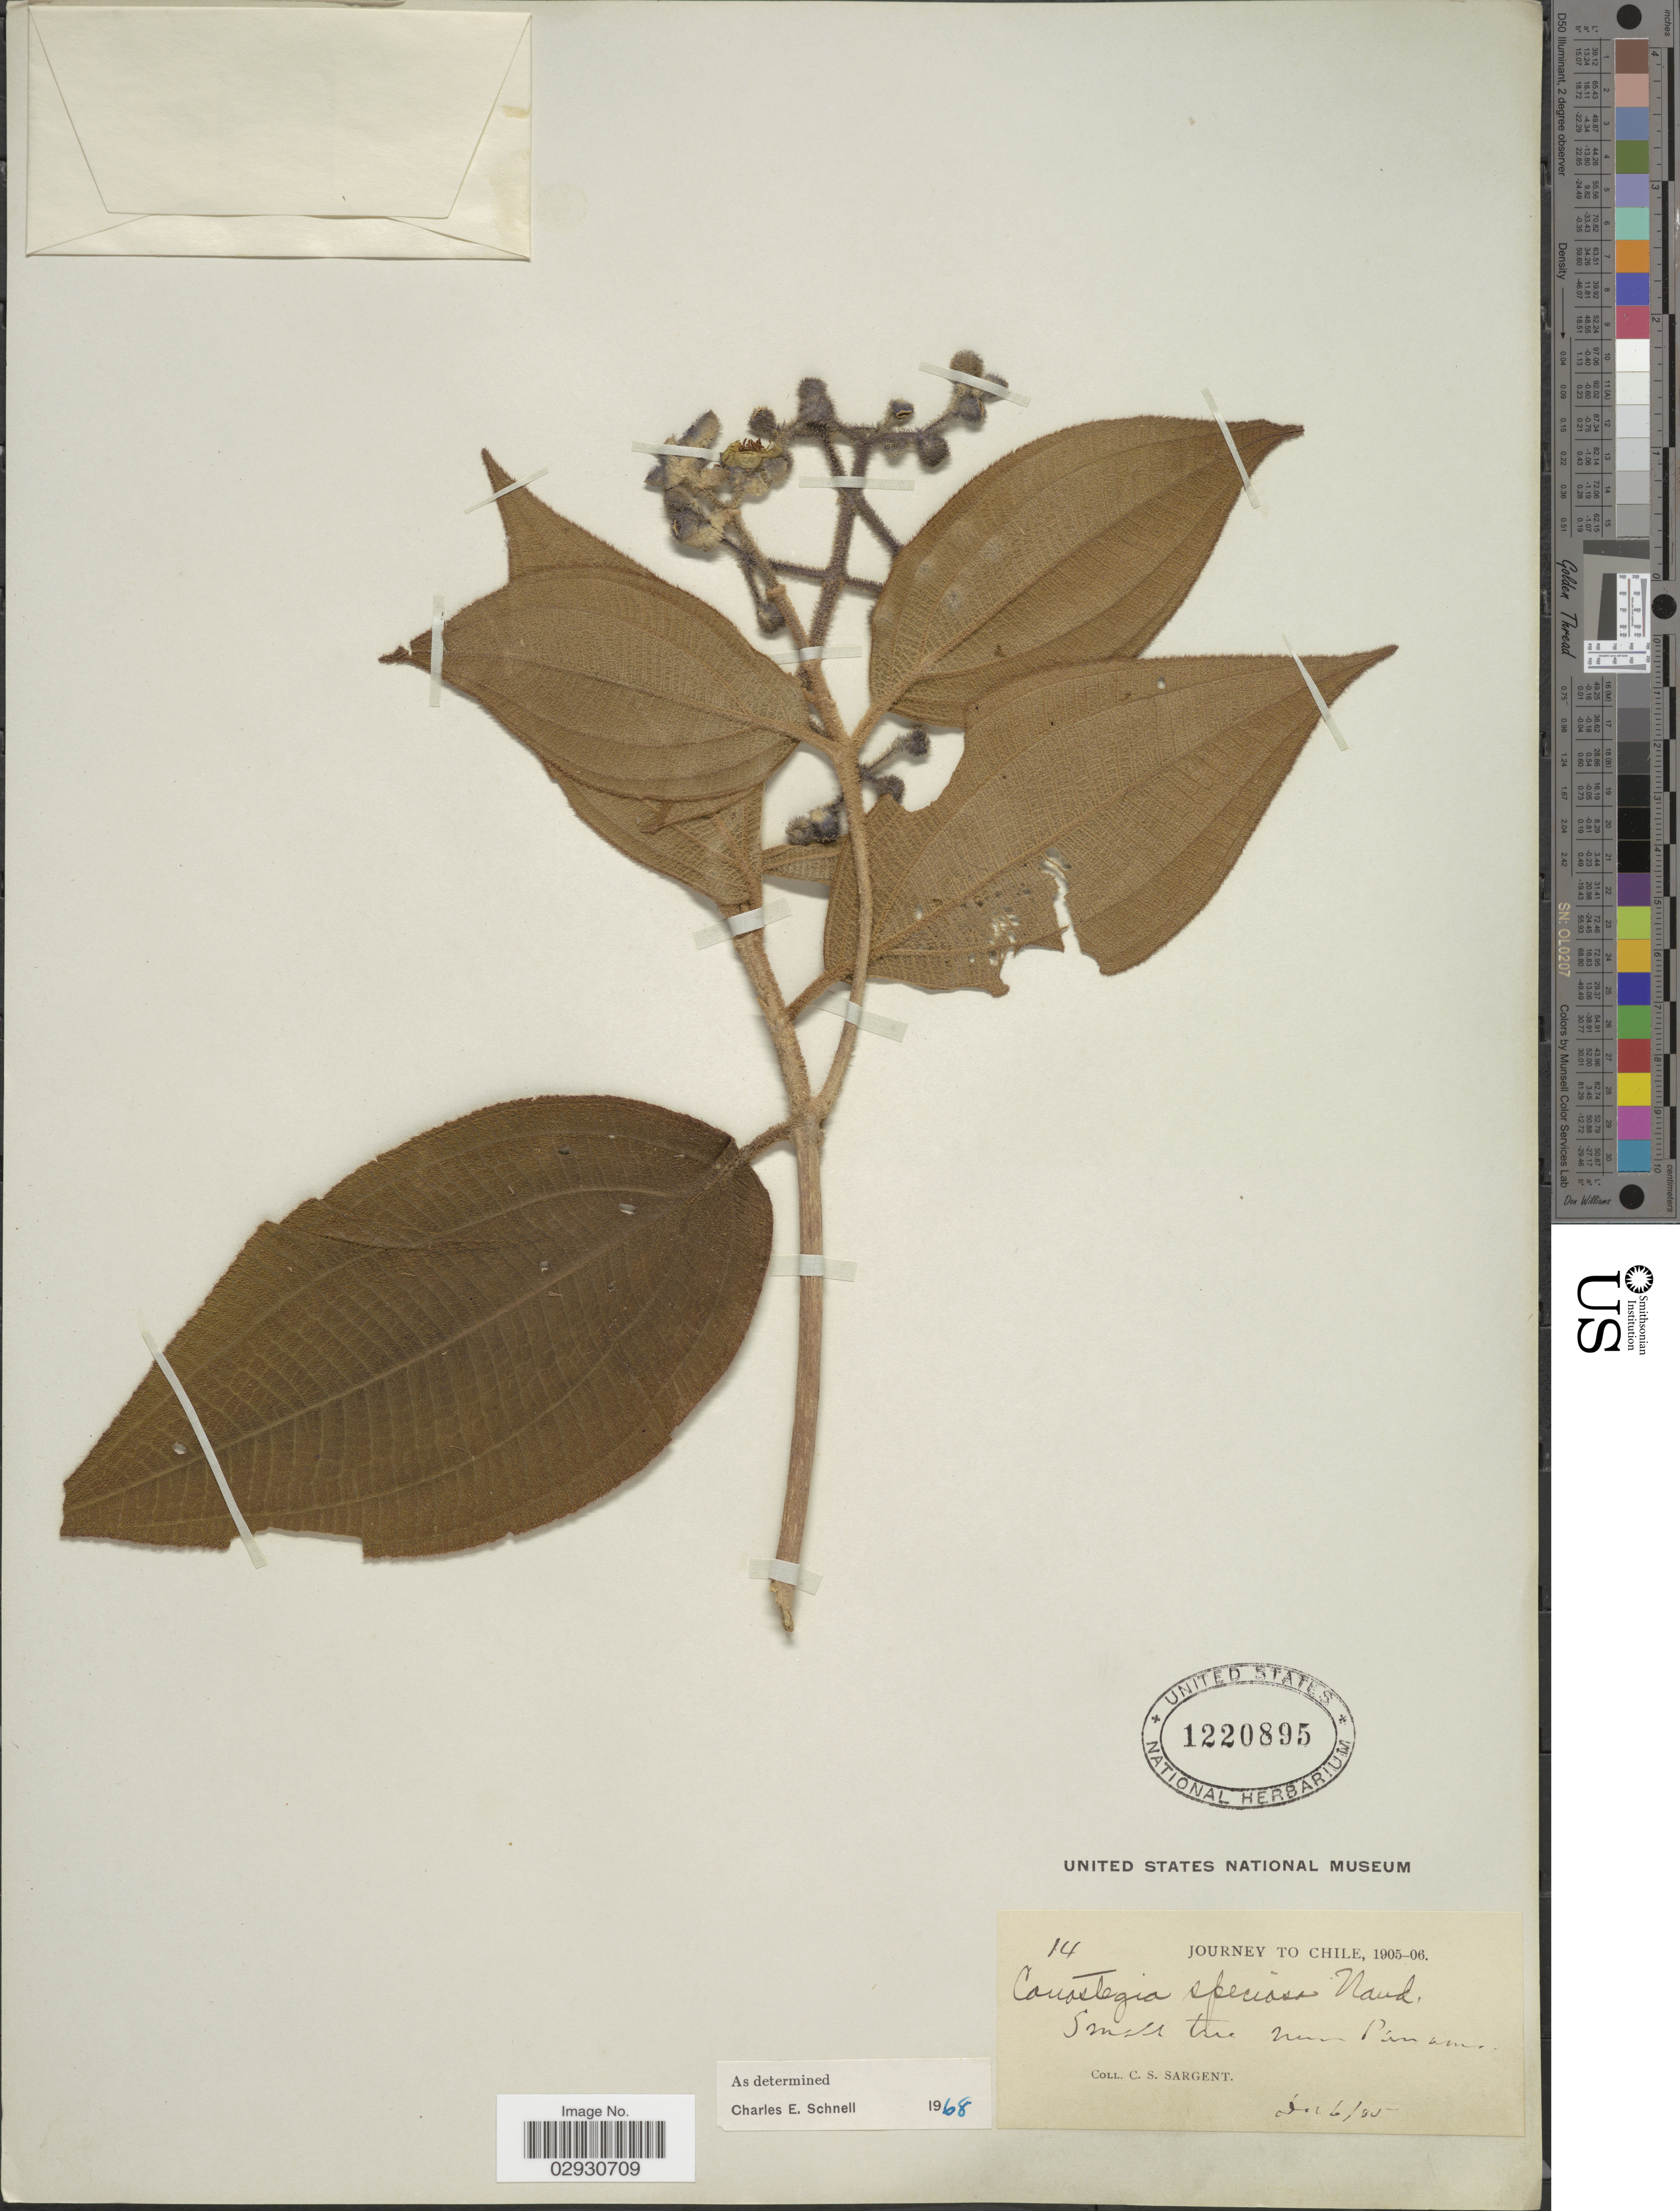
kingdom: Plantae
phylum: Tracheophyta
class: Magnoliopsida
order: Myrtales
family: Melastomataceae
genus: Conostegia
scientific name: Conostegia speciosa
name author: Naudin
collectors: C. S. Sargent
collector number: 14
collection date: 1905-12-06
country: Panama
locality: Small tree near Panama.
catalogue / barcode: US 1220895